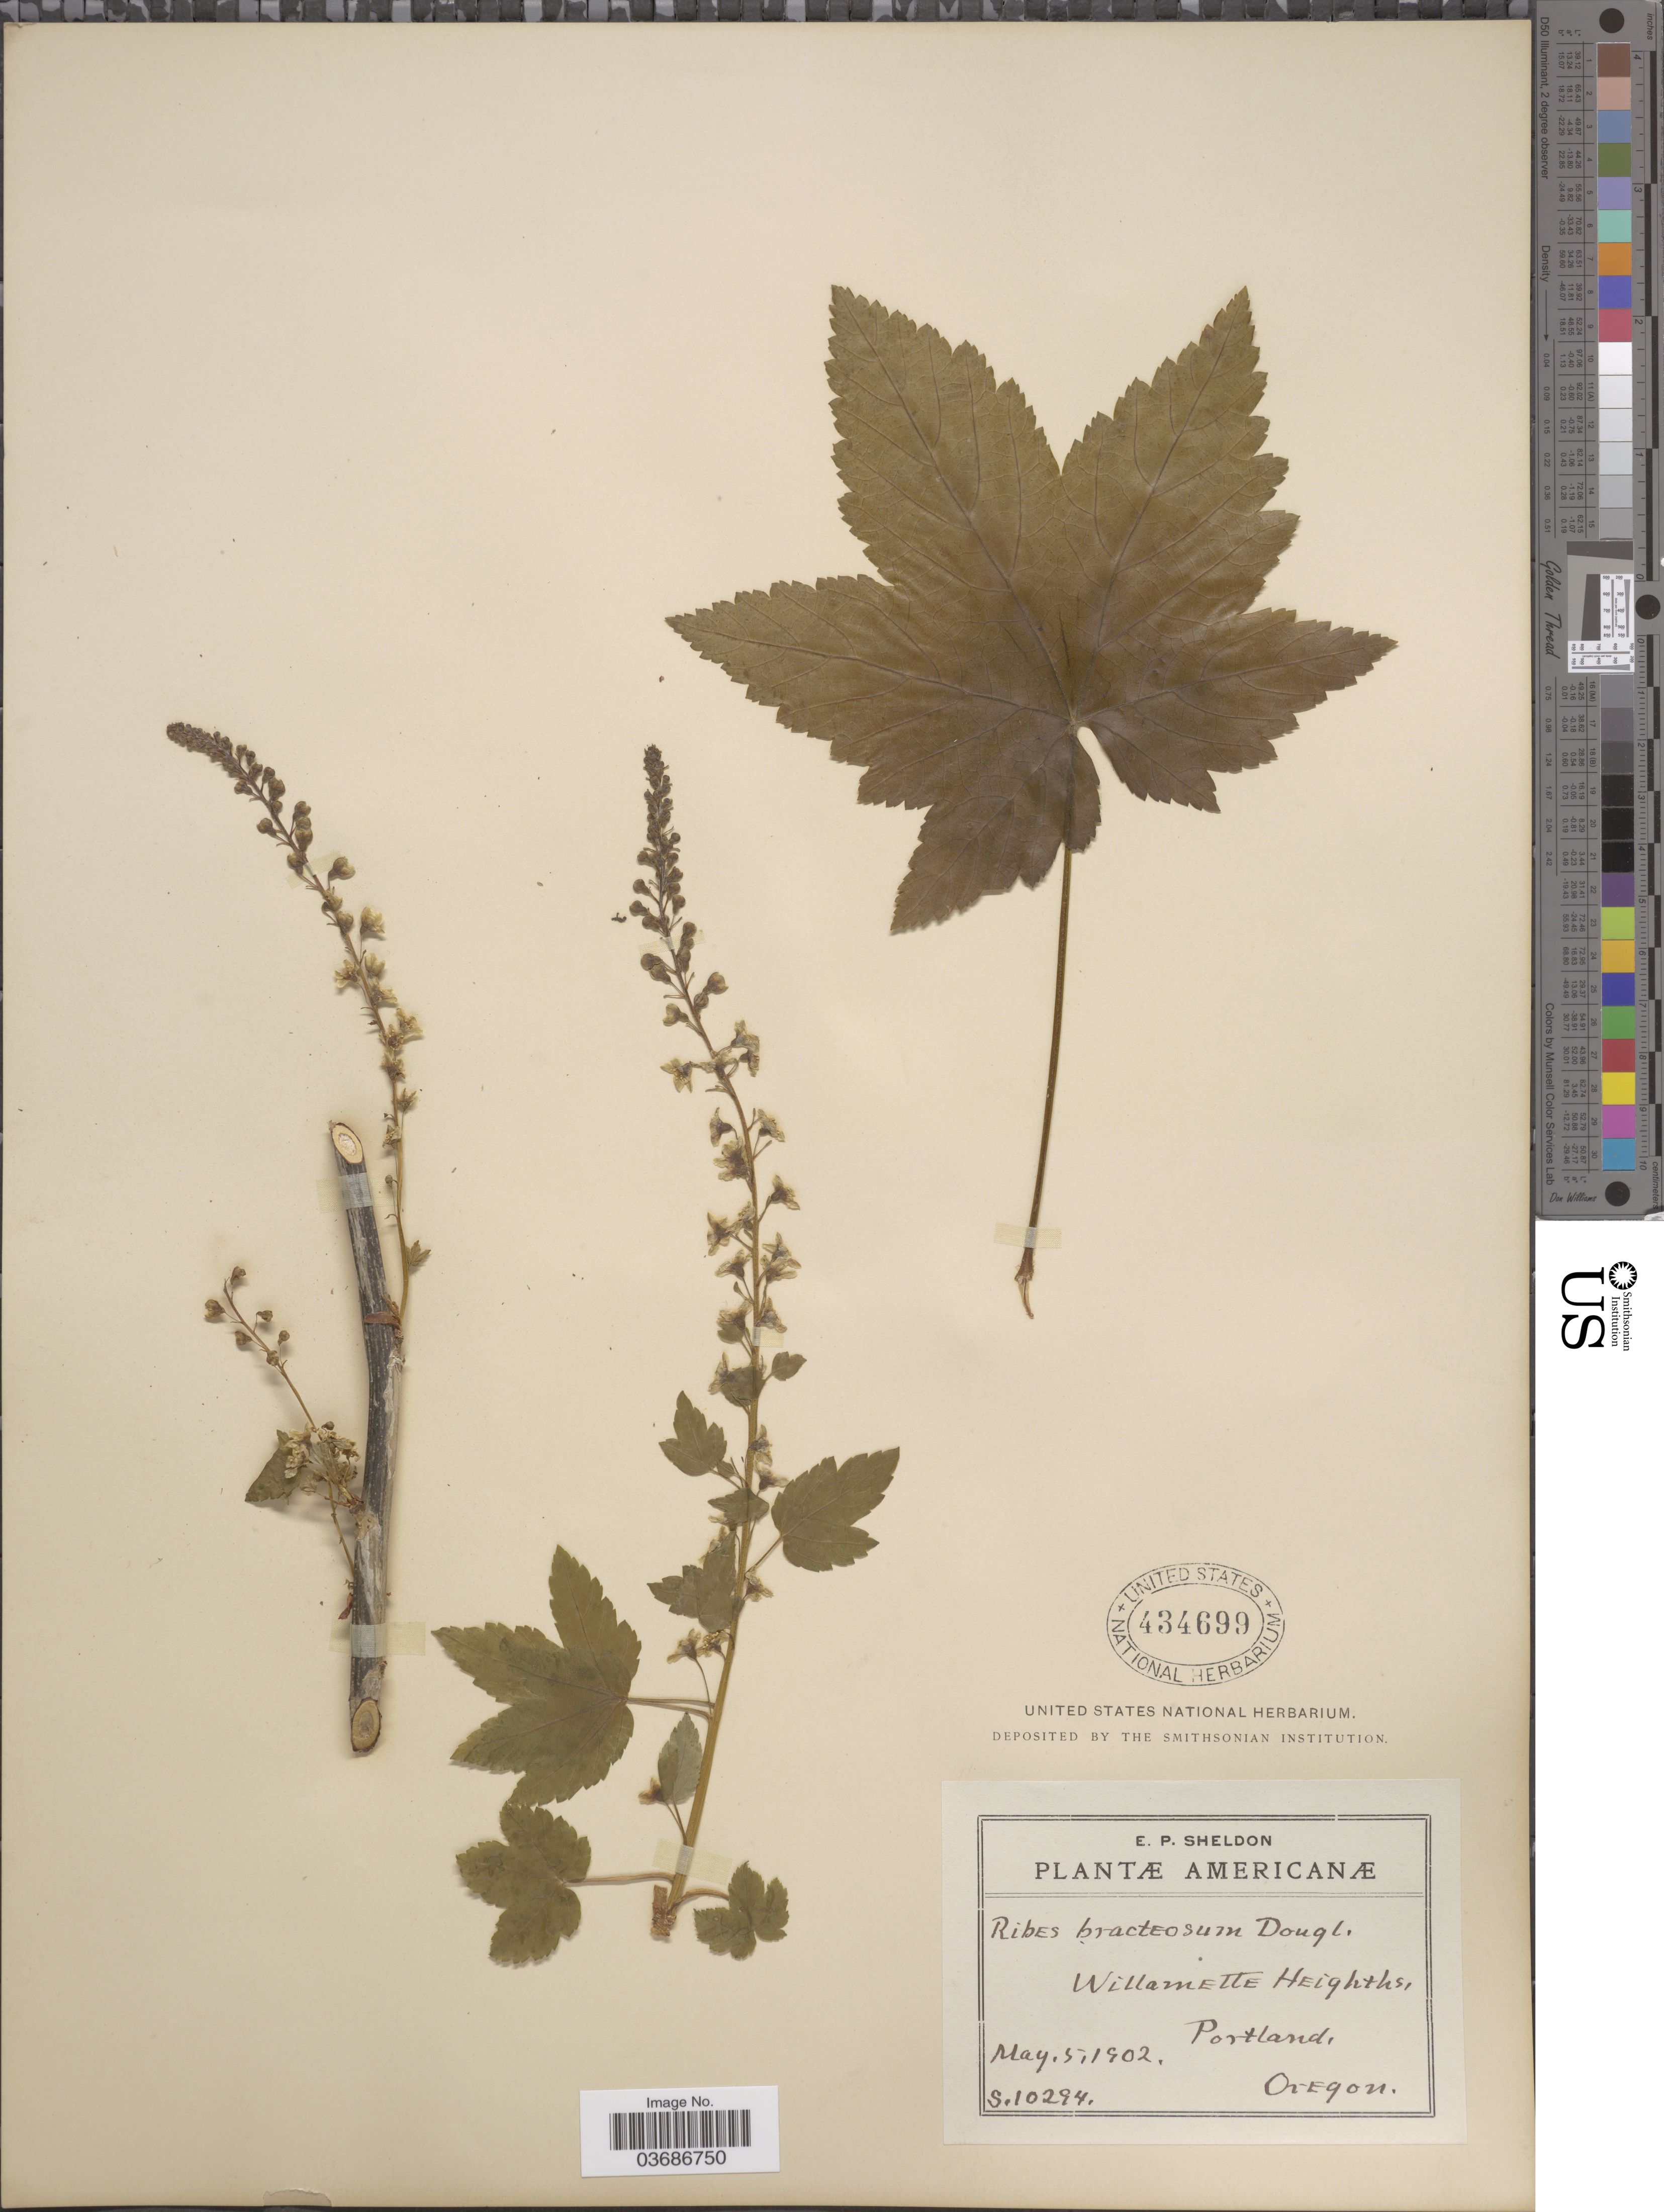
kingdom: Plantae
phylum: Tracheophyta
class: Magnoliopsida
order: Saxifragales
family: Grossulariaceae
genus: Ribes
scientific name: Ribes bracteosum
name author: Douglas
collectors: E. P. Sheldon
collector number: S.10294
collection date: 1902-05-05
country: United States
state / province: Oregon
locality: Willamette Heights. Portland.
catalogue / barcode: US 434699